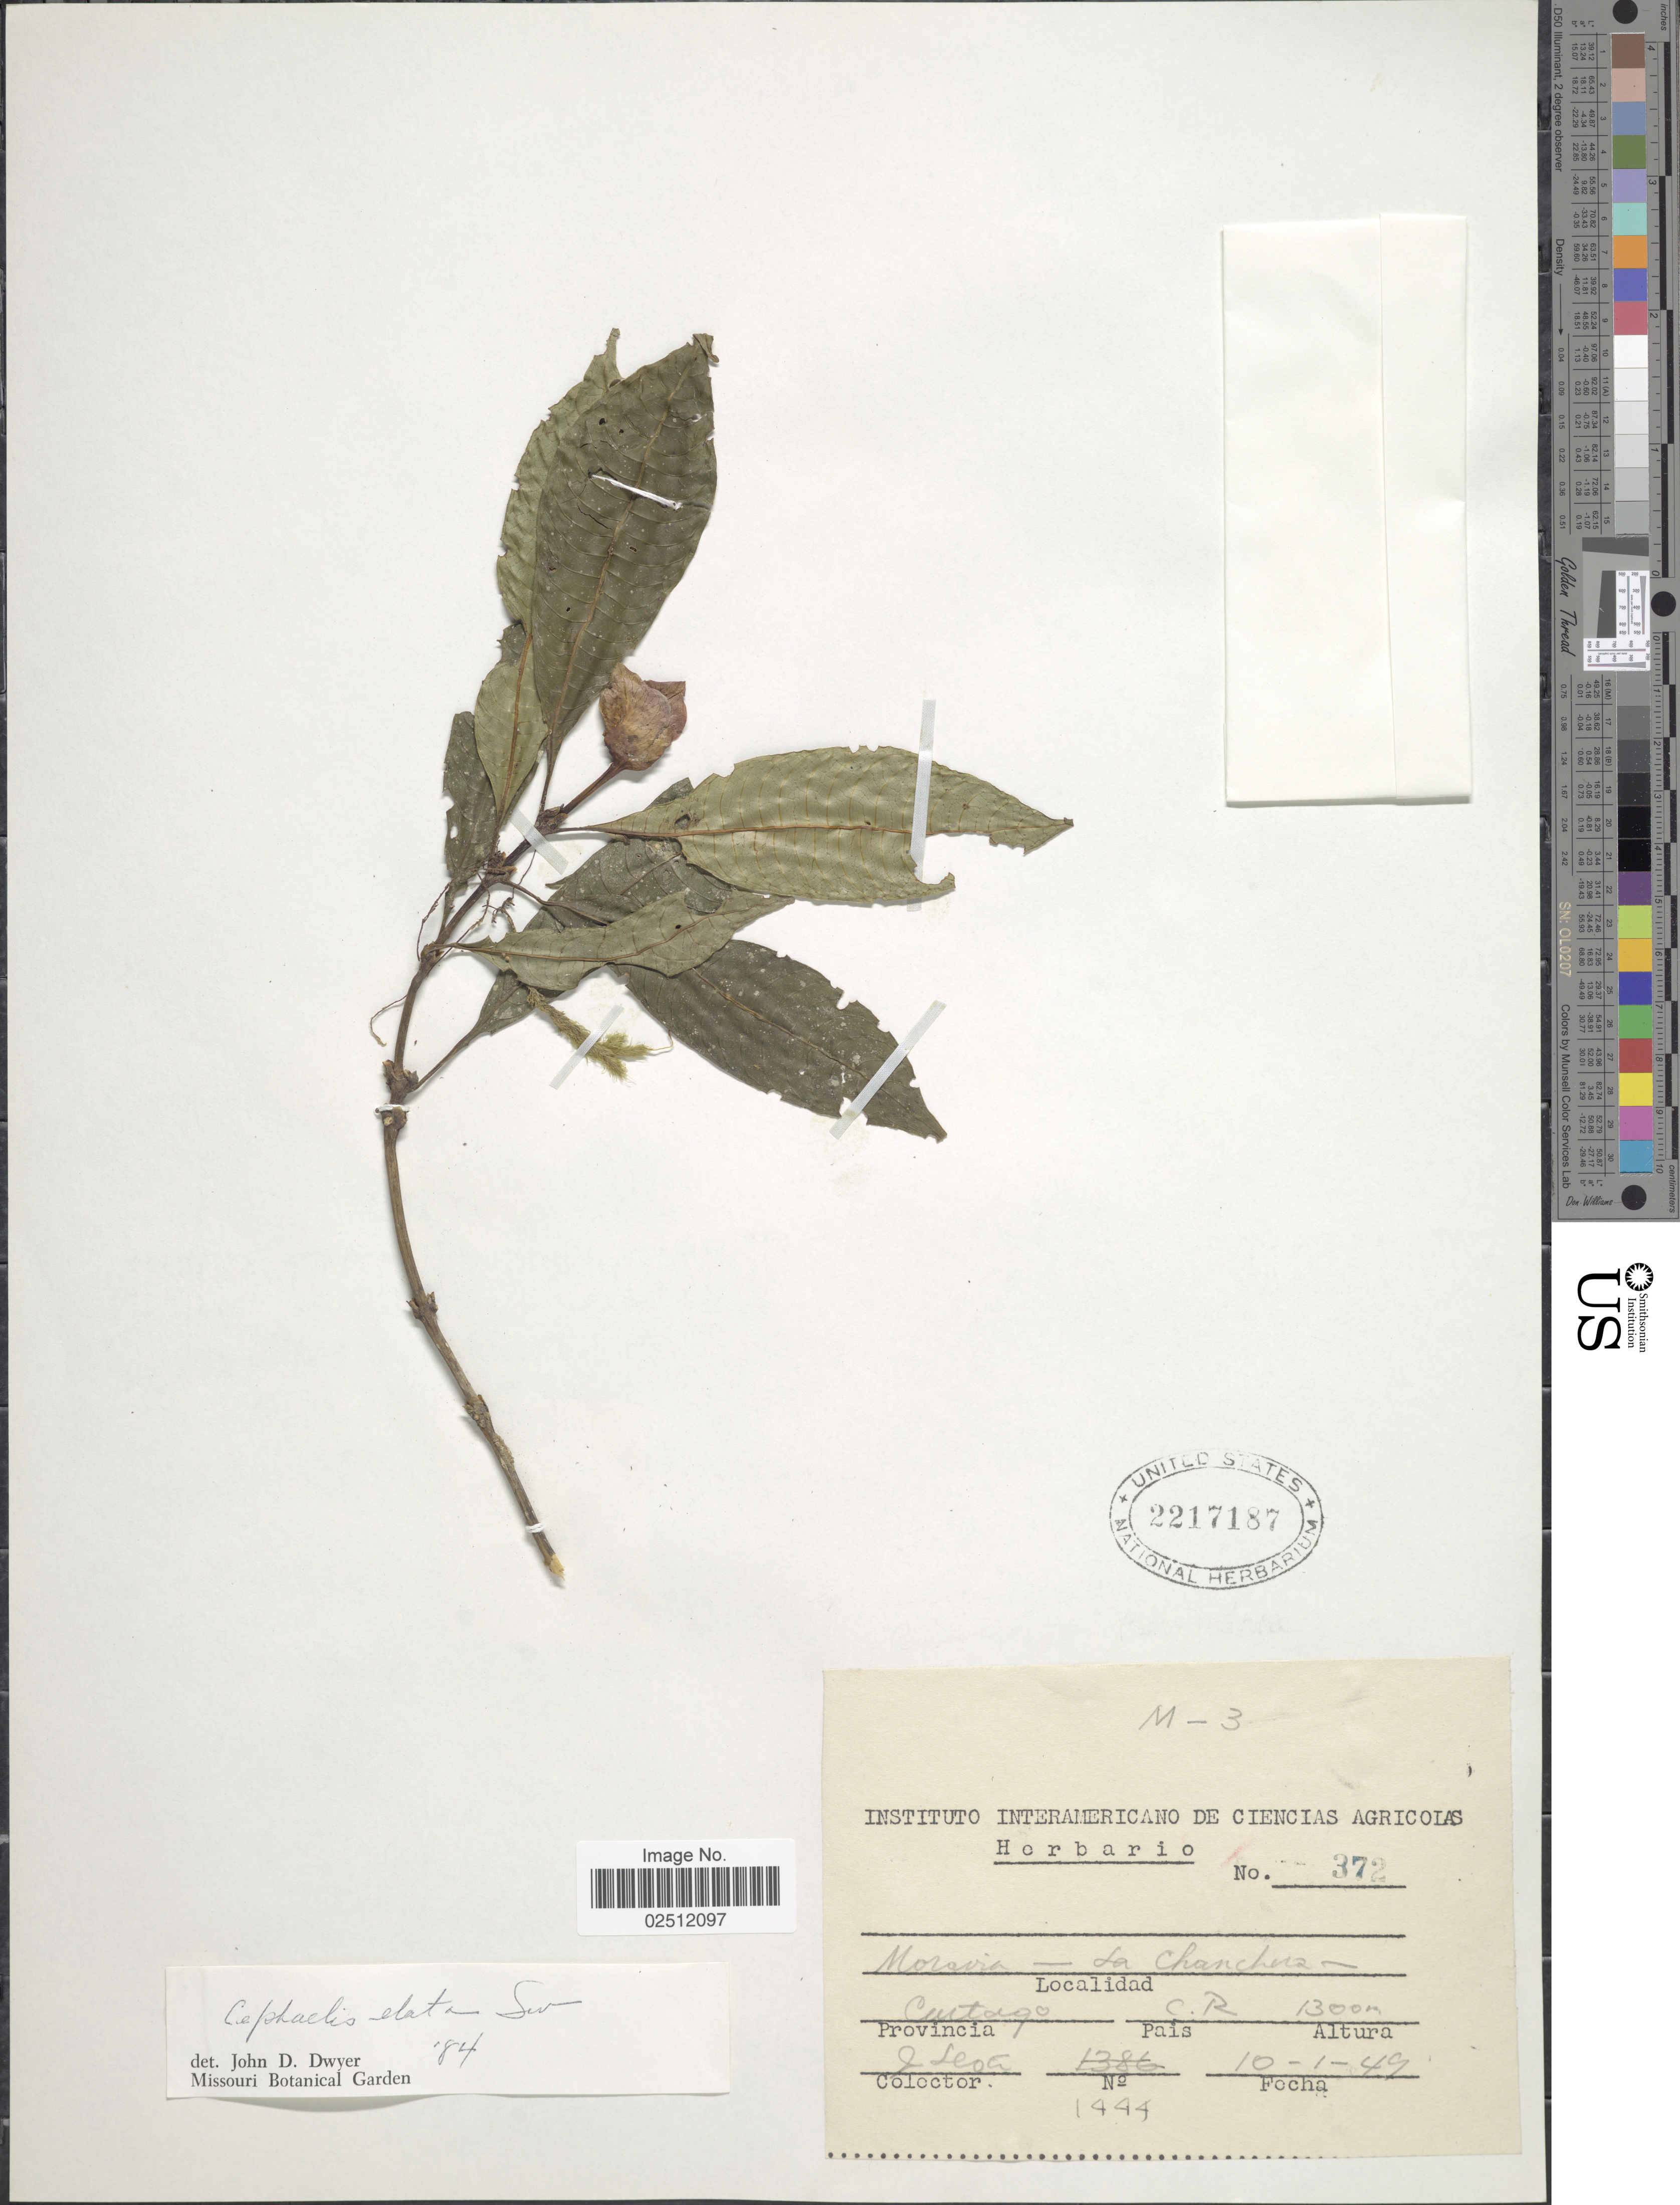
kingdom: Plantae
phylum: Tracheophyta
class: Magnoliopsida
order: Gentianales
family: Rubiaceae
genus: Psychotria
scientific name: Psychotria elata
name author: (Sw.) Hammel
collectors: J. León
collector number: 1444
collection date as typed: Transcribed d/m/y: 10/1/49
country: Costa Rica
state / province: Cartago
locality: Moravia - La Chanchere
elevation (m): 1300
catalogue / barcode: US 2217187